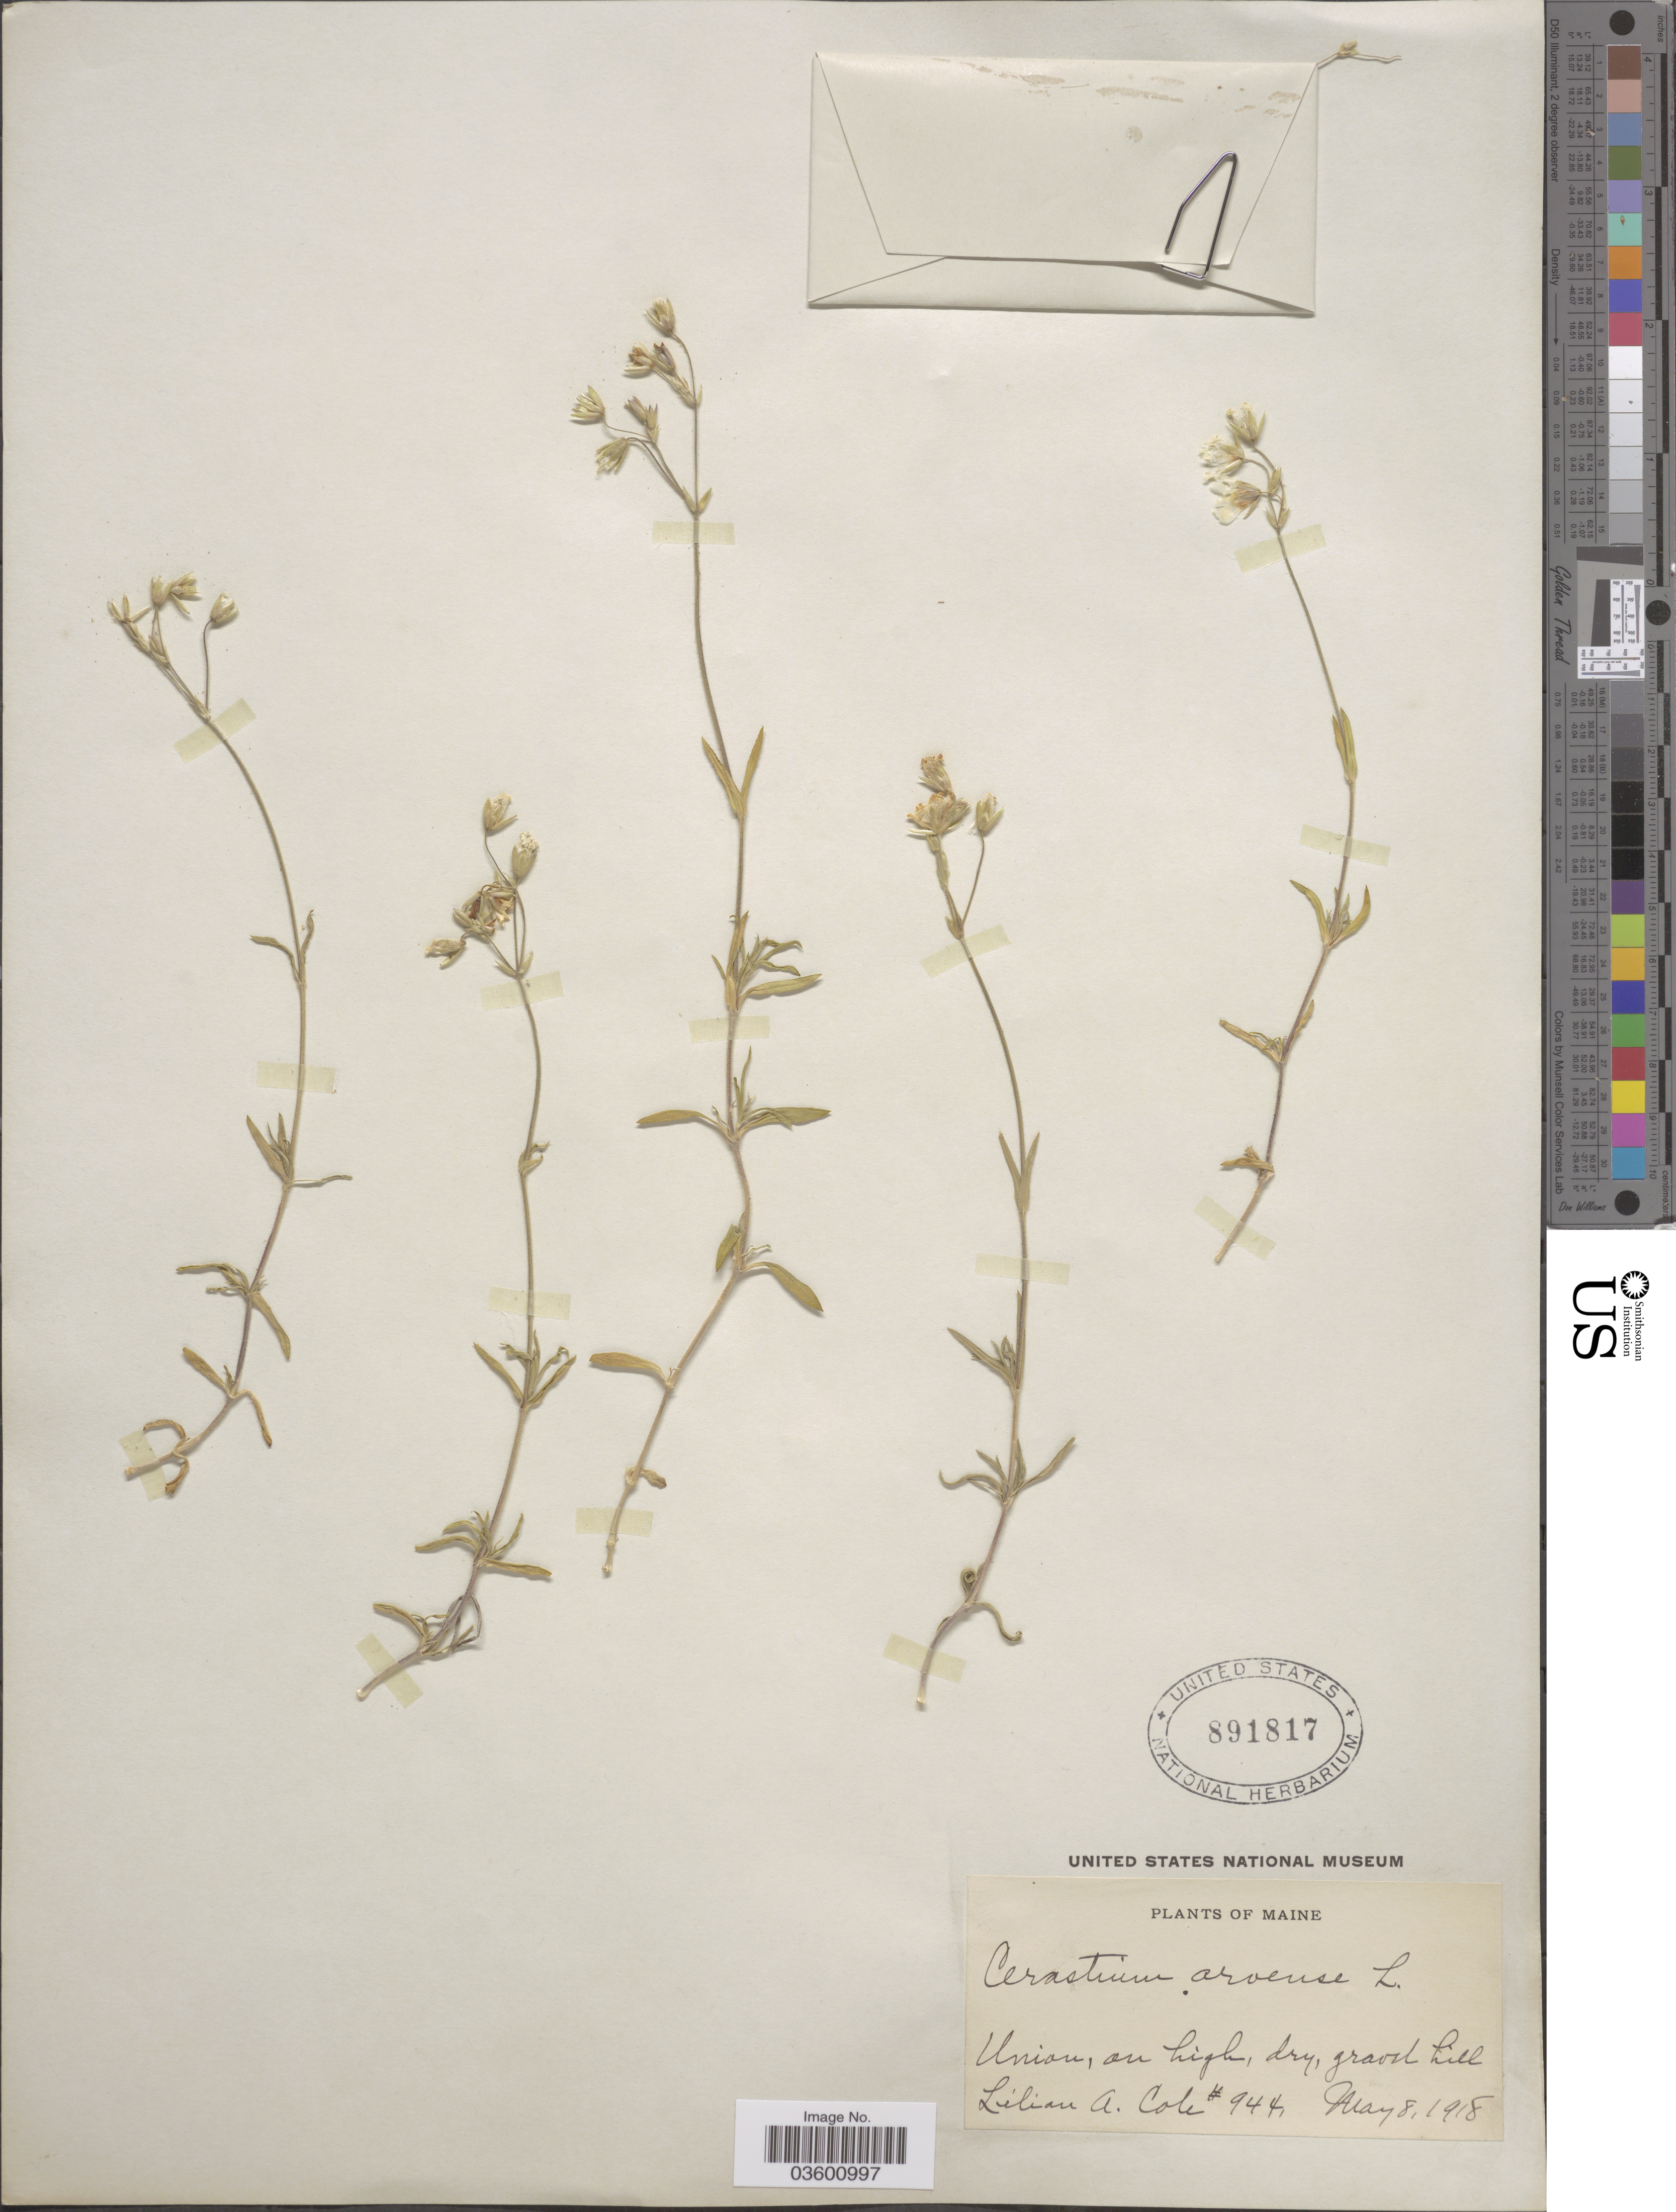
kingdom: Plantae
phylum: Tracheophyta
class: Magnoliopsida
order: Caryophyllales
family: Caryophyllaceae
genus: Cerastium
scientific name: Cerastium arvense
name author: L.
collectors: L. A. Cole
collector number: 944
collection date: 1918-05-08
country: United States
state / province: Maine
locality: Union, on high, dry gravel hill.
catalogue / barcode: US 891817